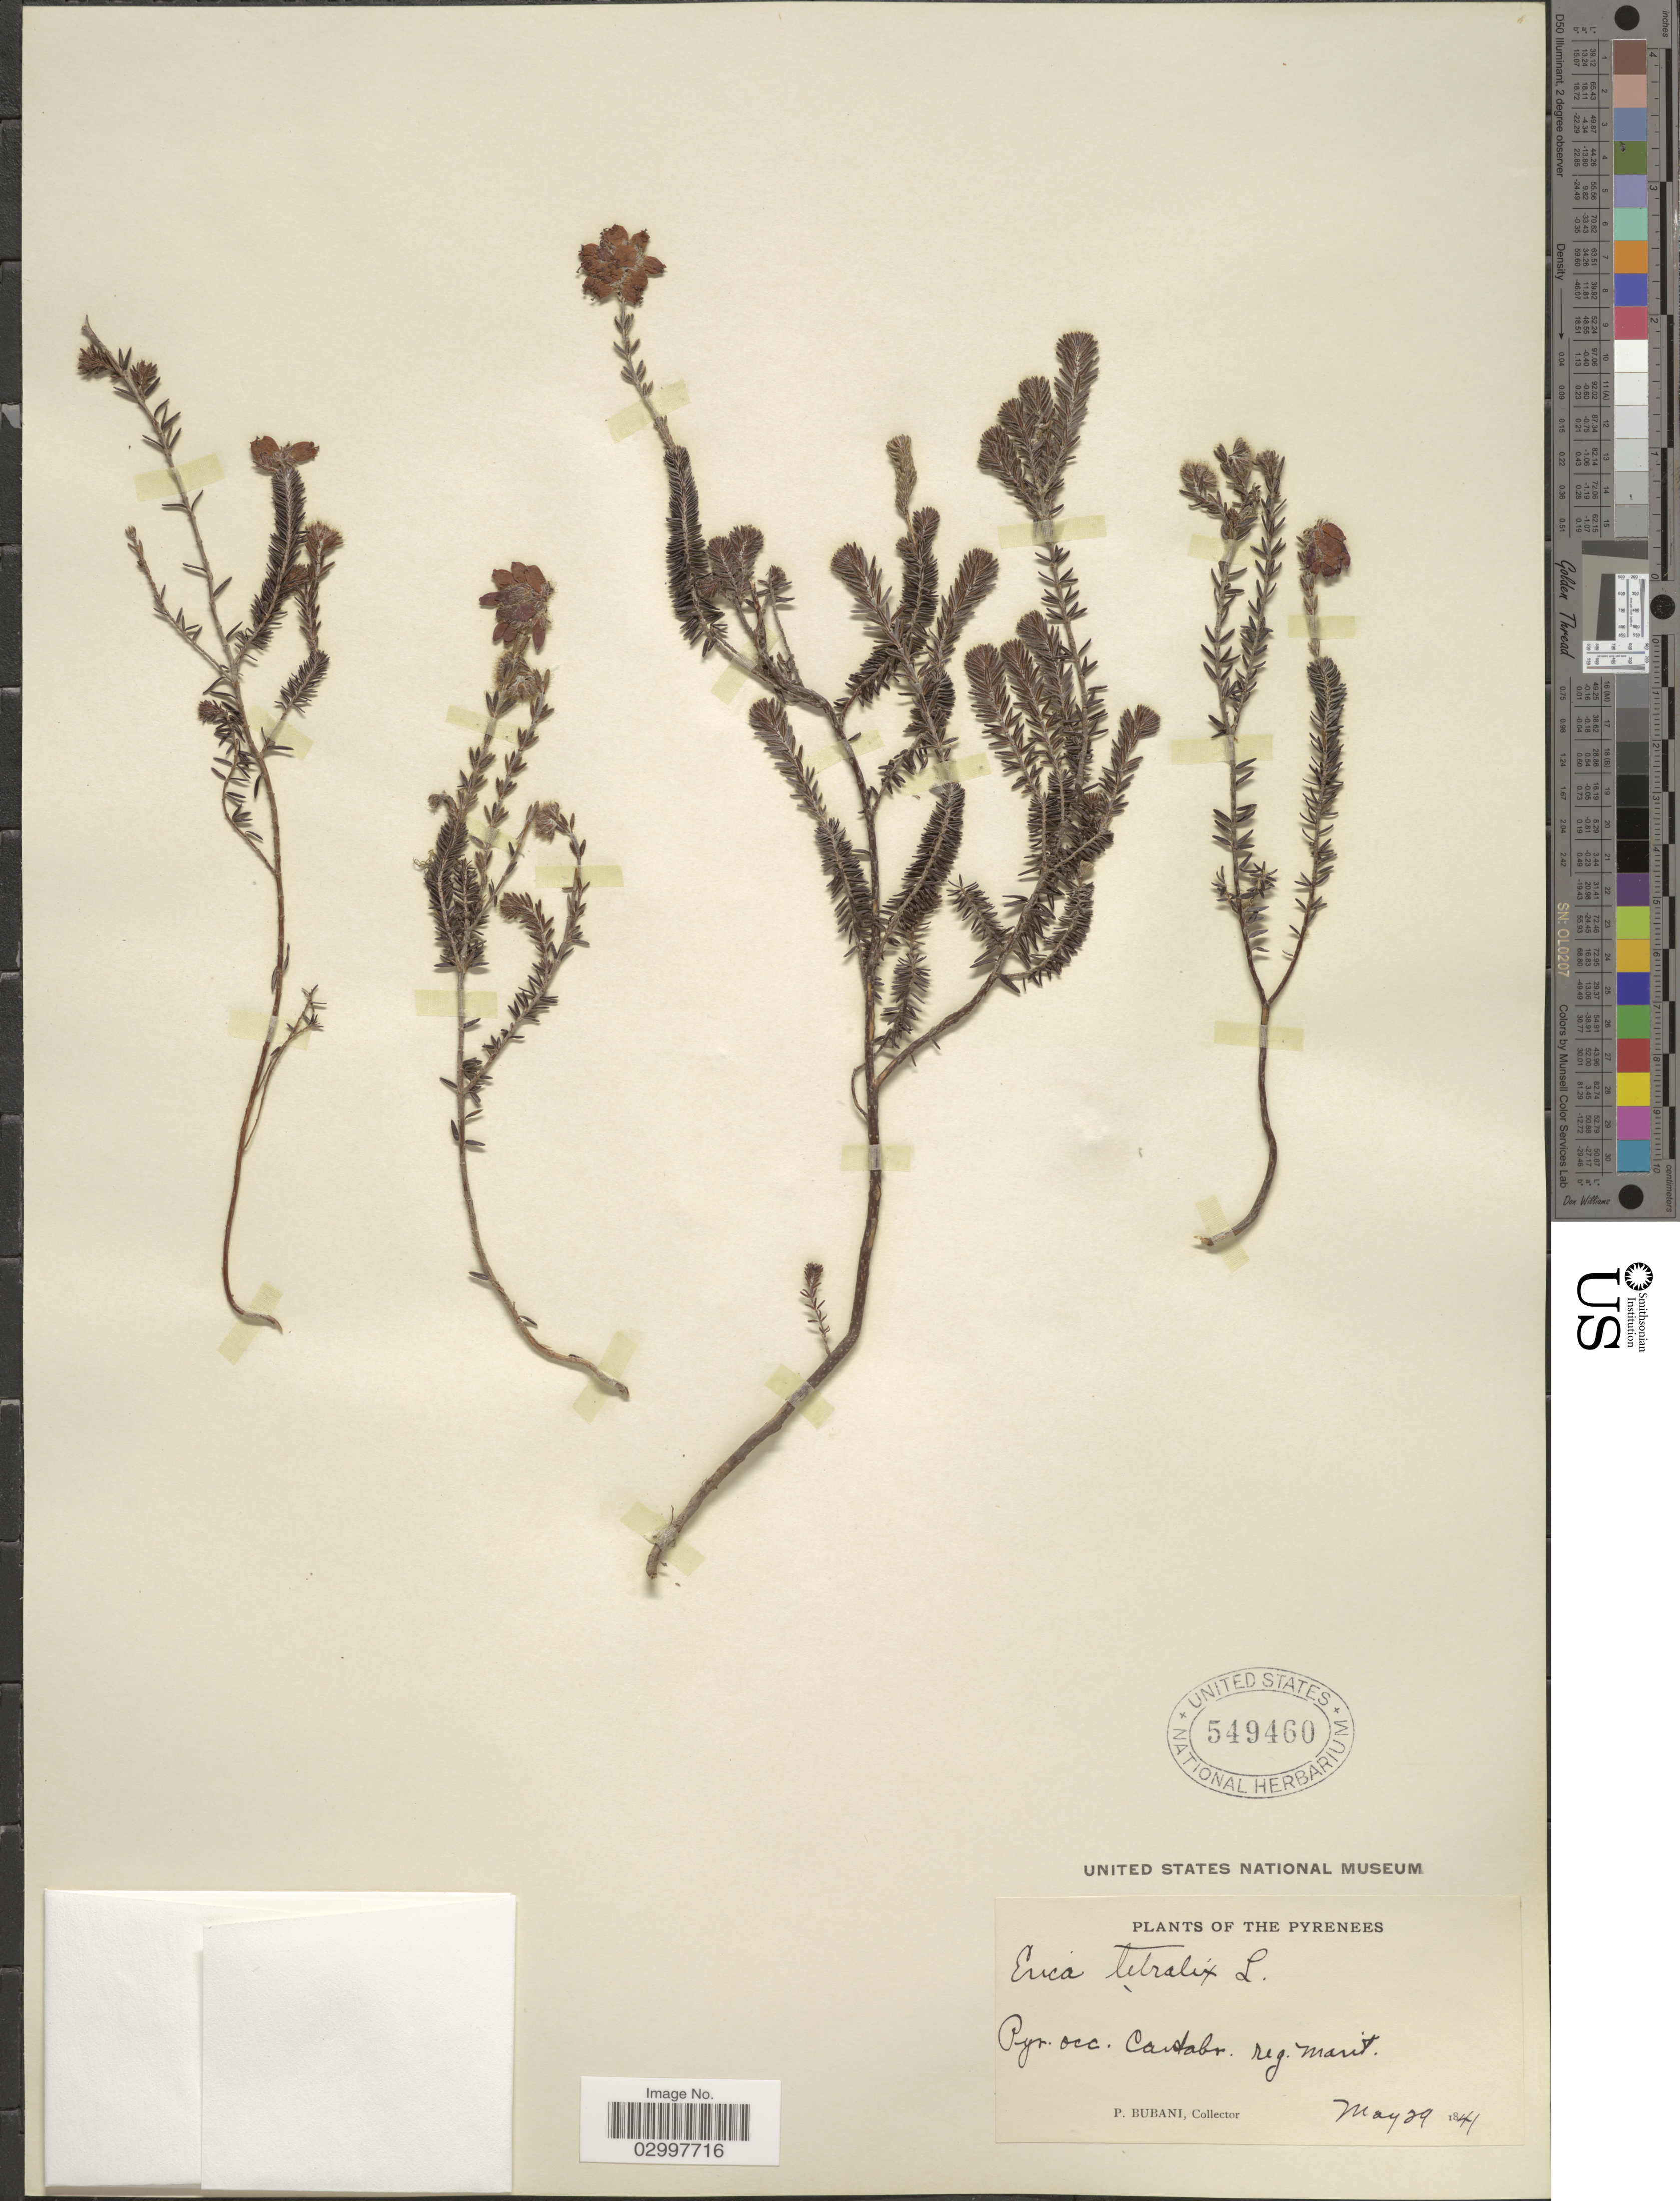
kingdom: Plantae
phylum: Tracheophyta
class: Magnoliopsida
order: Ericales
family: Ericaceae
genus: Erica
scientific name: Erica tetralix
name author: L.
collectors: P. Bubani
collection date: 1841-05-29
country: Spain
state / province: Cantabria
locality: The Pyrenees. Pyr. occ. Cantabr. reg. marit.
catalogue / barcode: US 549460